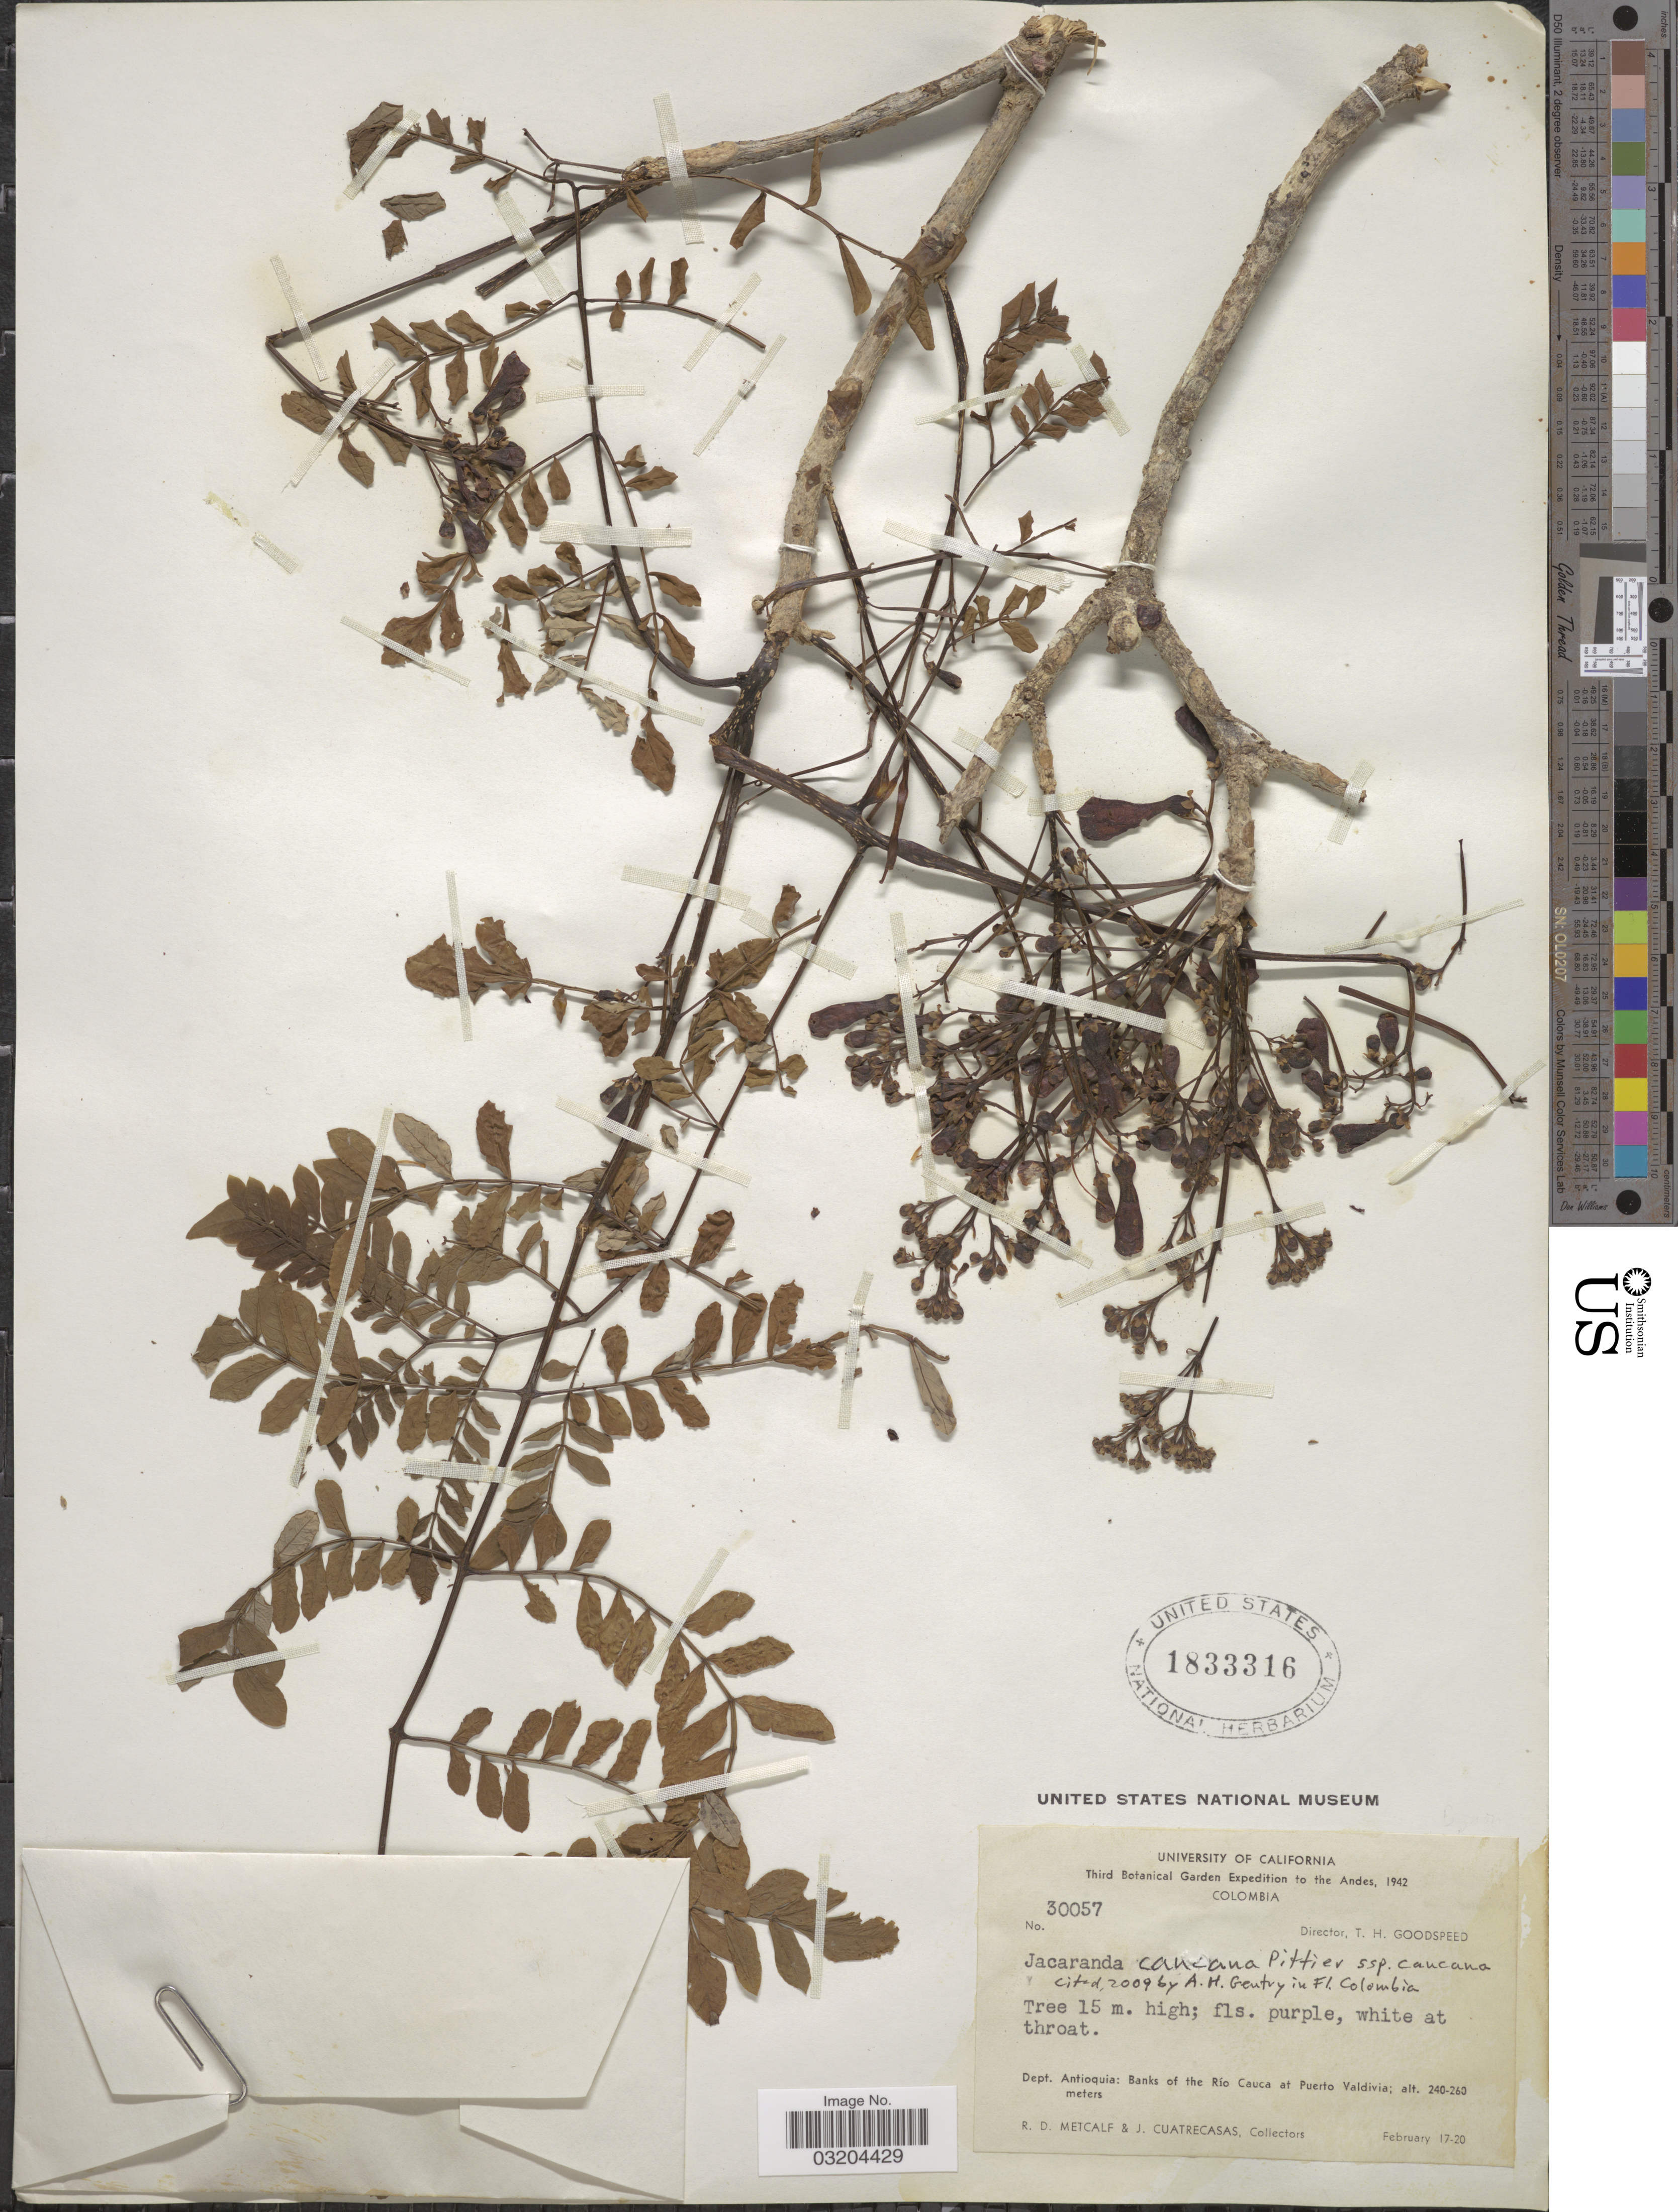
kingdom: Plantae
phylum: Tracheophyta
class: Magnoliopsida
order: Lamiales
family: Bignoniaceae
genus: Jacaranda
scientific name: Jacaranda caucana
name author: Pittier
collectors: R. D. Metcalf & J. Cuatrecasas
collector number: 30057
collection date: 1942-02-17/1942-02-20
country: Colombia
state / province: Antioquia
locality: Andes. Dept. Antioquia: Banks of the Río Cauca at Puerto Valdivia.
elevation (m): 240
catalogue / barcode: US 1833316